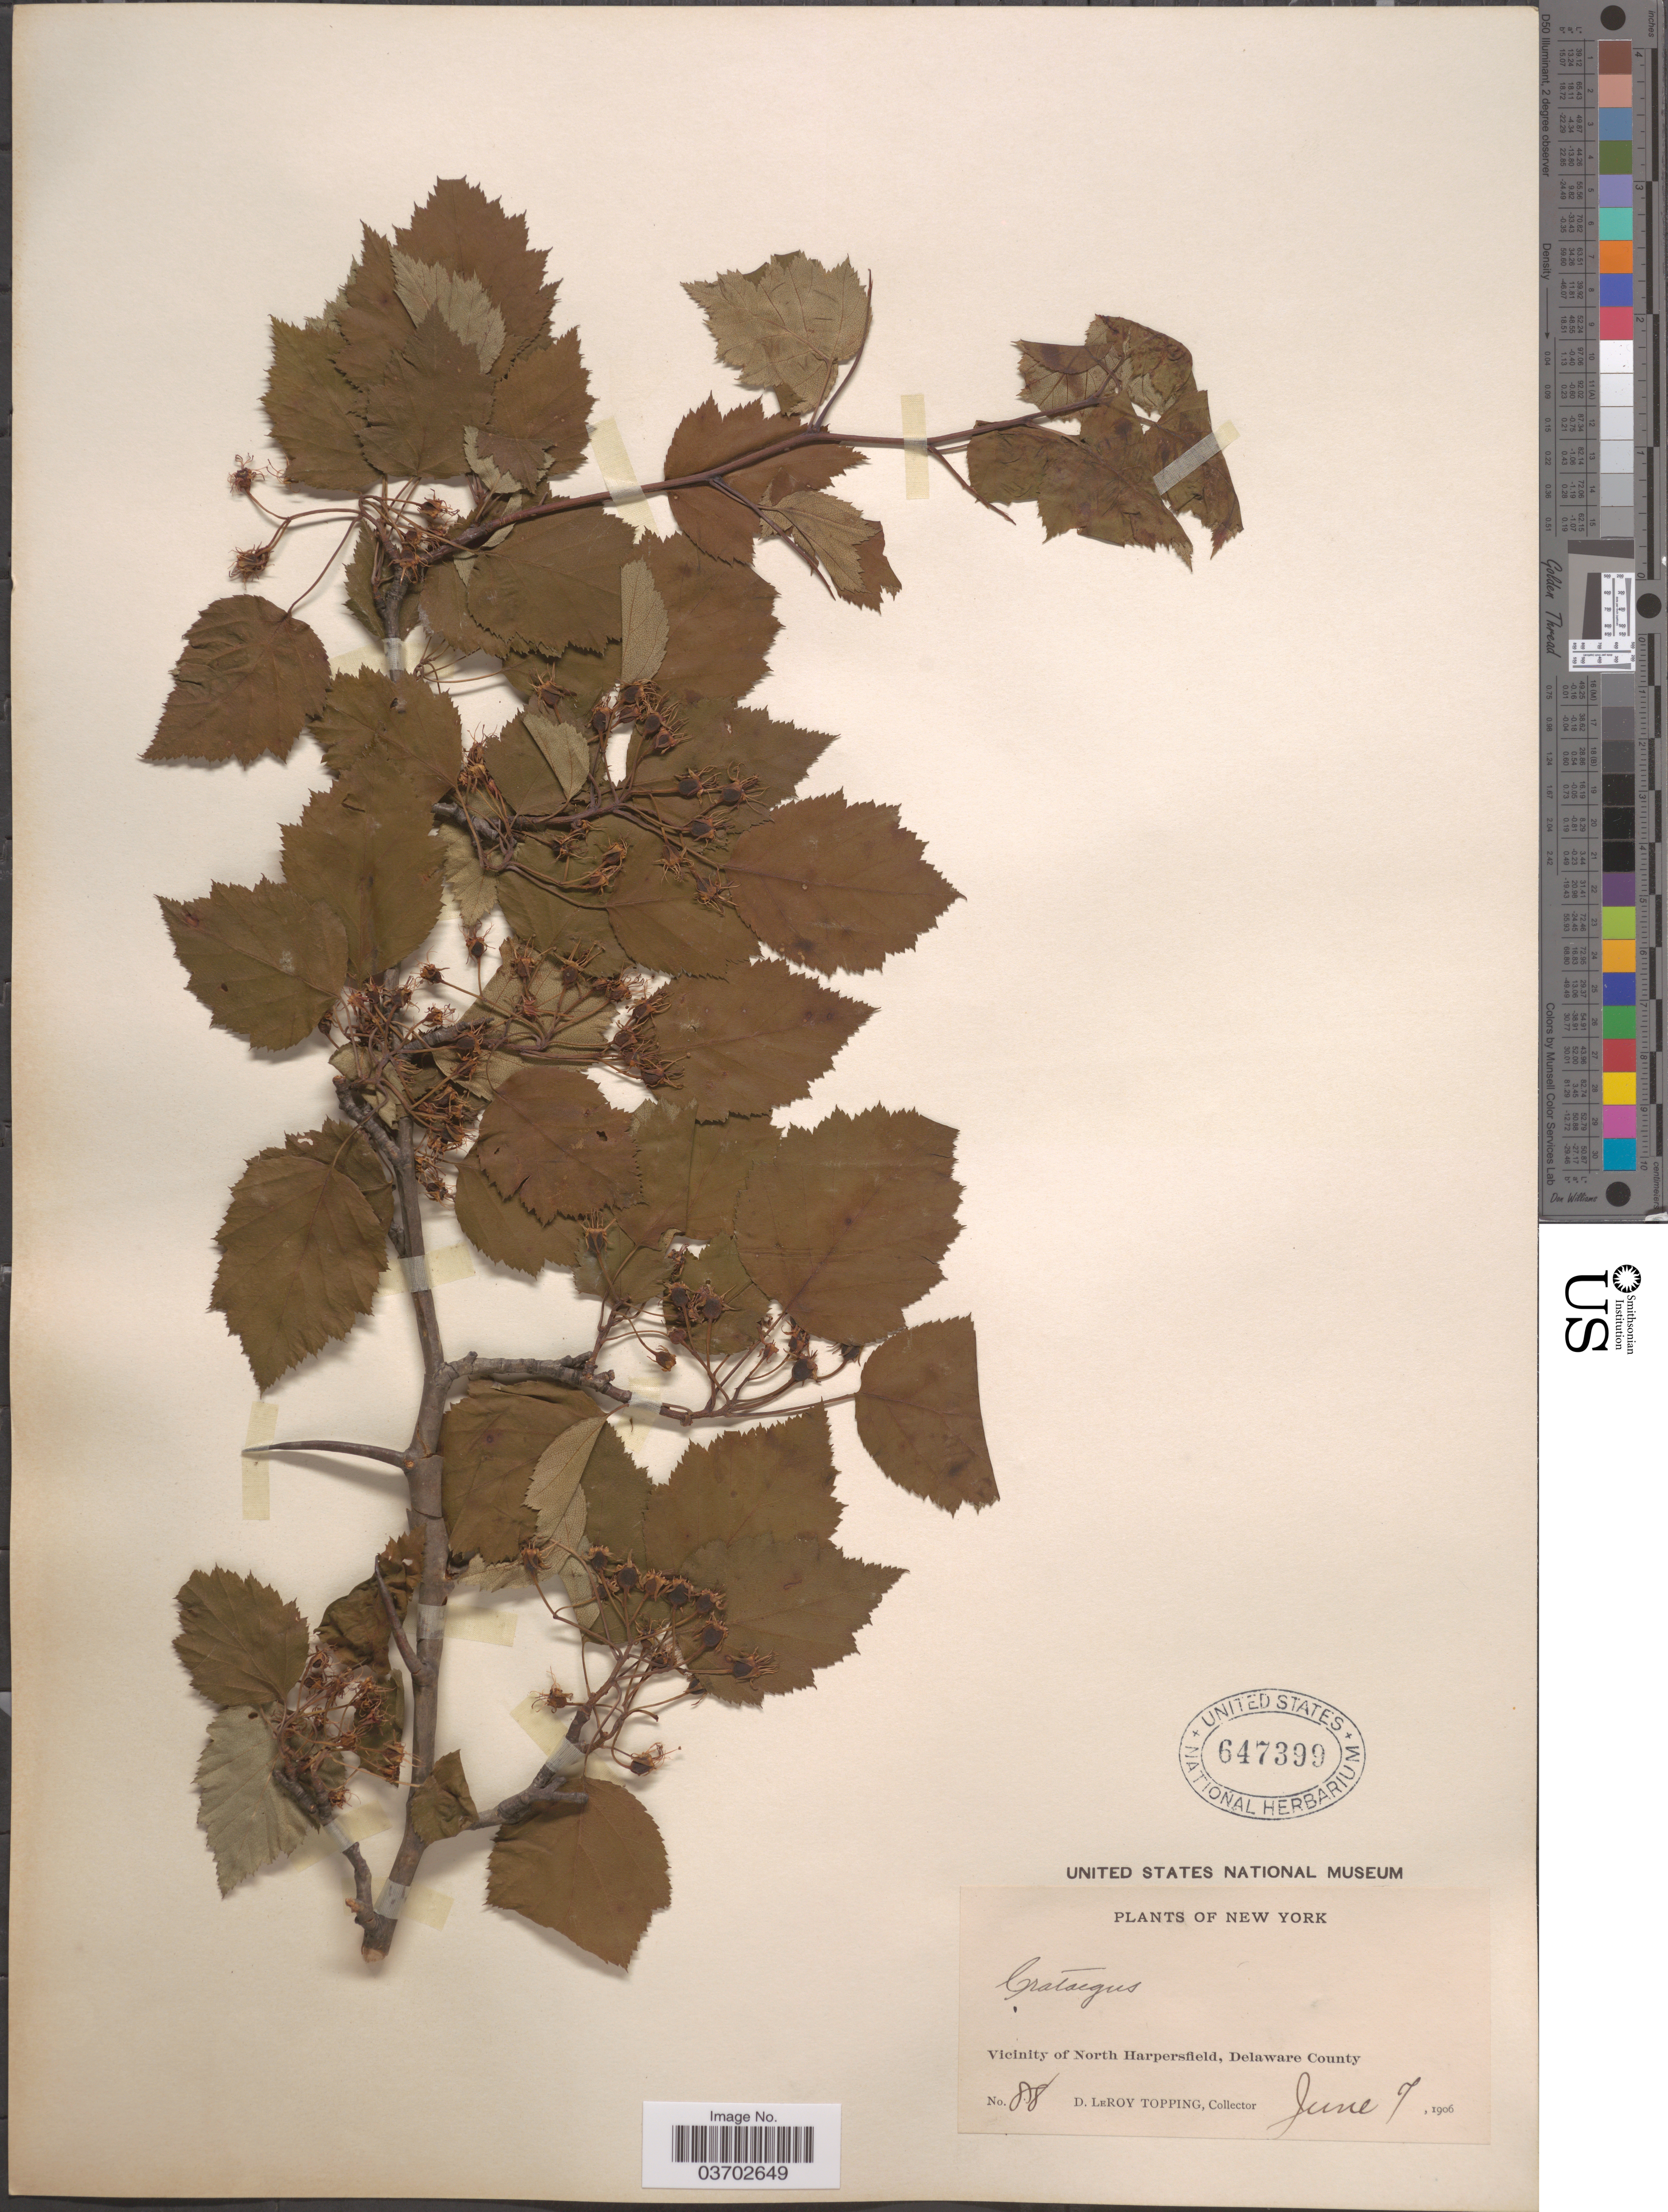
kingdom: Plantae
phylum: Tracheophyta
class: Magnoliopsida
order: Rosales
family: Rosaceae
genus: Crataegus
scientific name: Crataegus sp.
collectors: D. L. Topping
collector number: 88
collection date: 1906-06-07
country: United States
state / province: New York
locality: Vicinity of North Harpersfield, Delaware County.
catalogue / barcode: US 647399